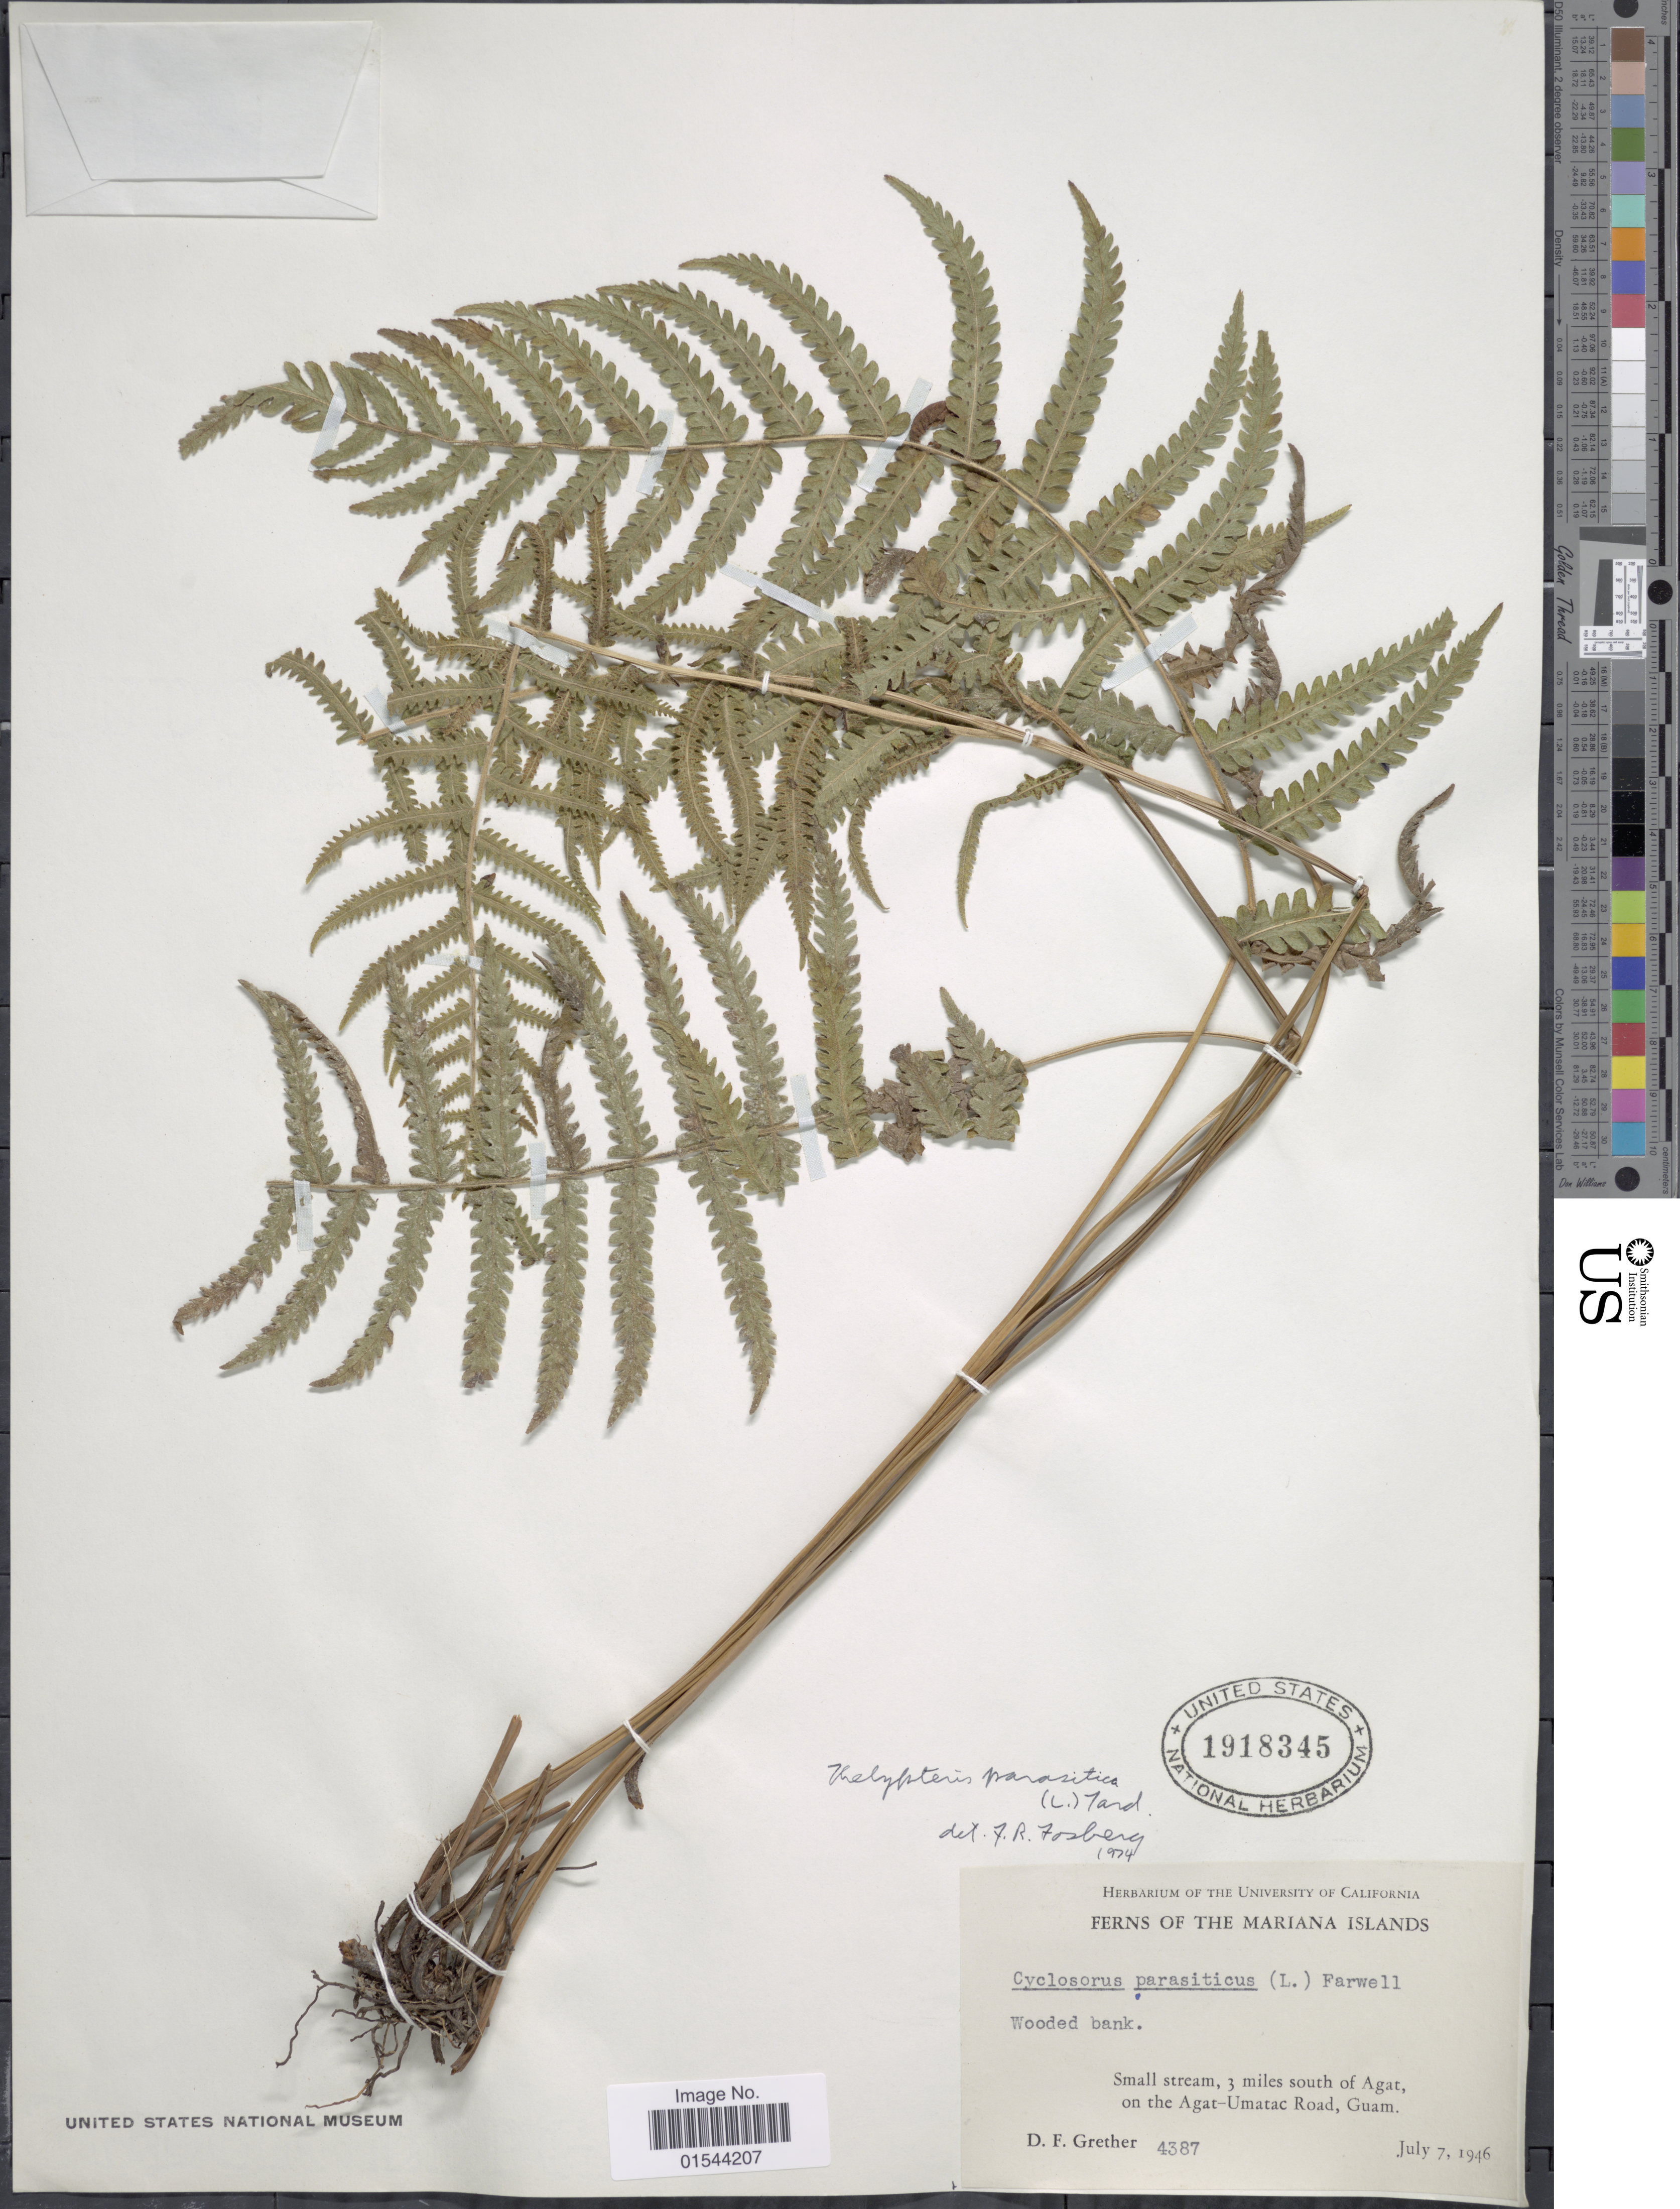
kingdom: Plantae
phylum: Tracheophyta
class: Polypodiopsida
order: Polypodiales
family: Thelypteridaceae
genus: Christella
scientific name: Christella parasitica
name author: (L.) H. Lév.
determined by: Wagner, W. L., (BOT), Smithsonian Institution - National Museum of Natural History (UNITED STATES)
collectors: D. F. Grether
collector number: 4387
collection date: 1946-07-07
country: Guam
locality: The Mariana Islands, Wooded bank, Small stream, 3 miles south of Agat, on the Agat-Umatac Road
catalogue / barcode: US 1918345